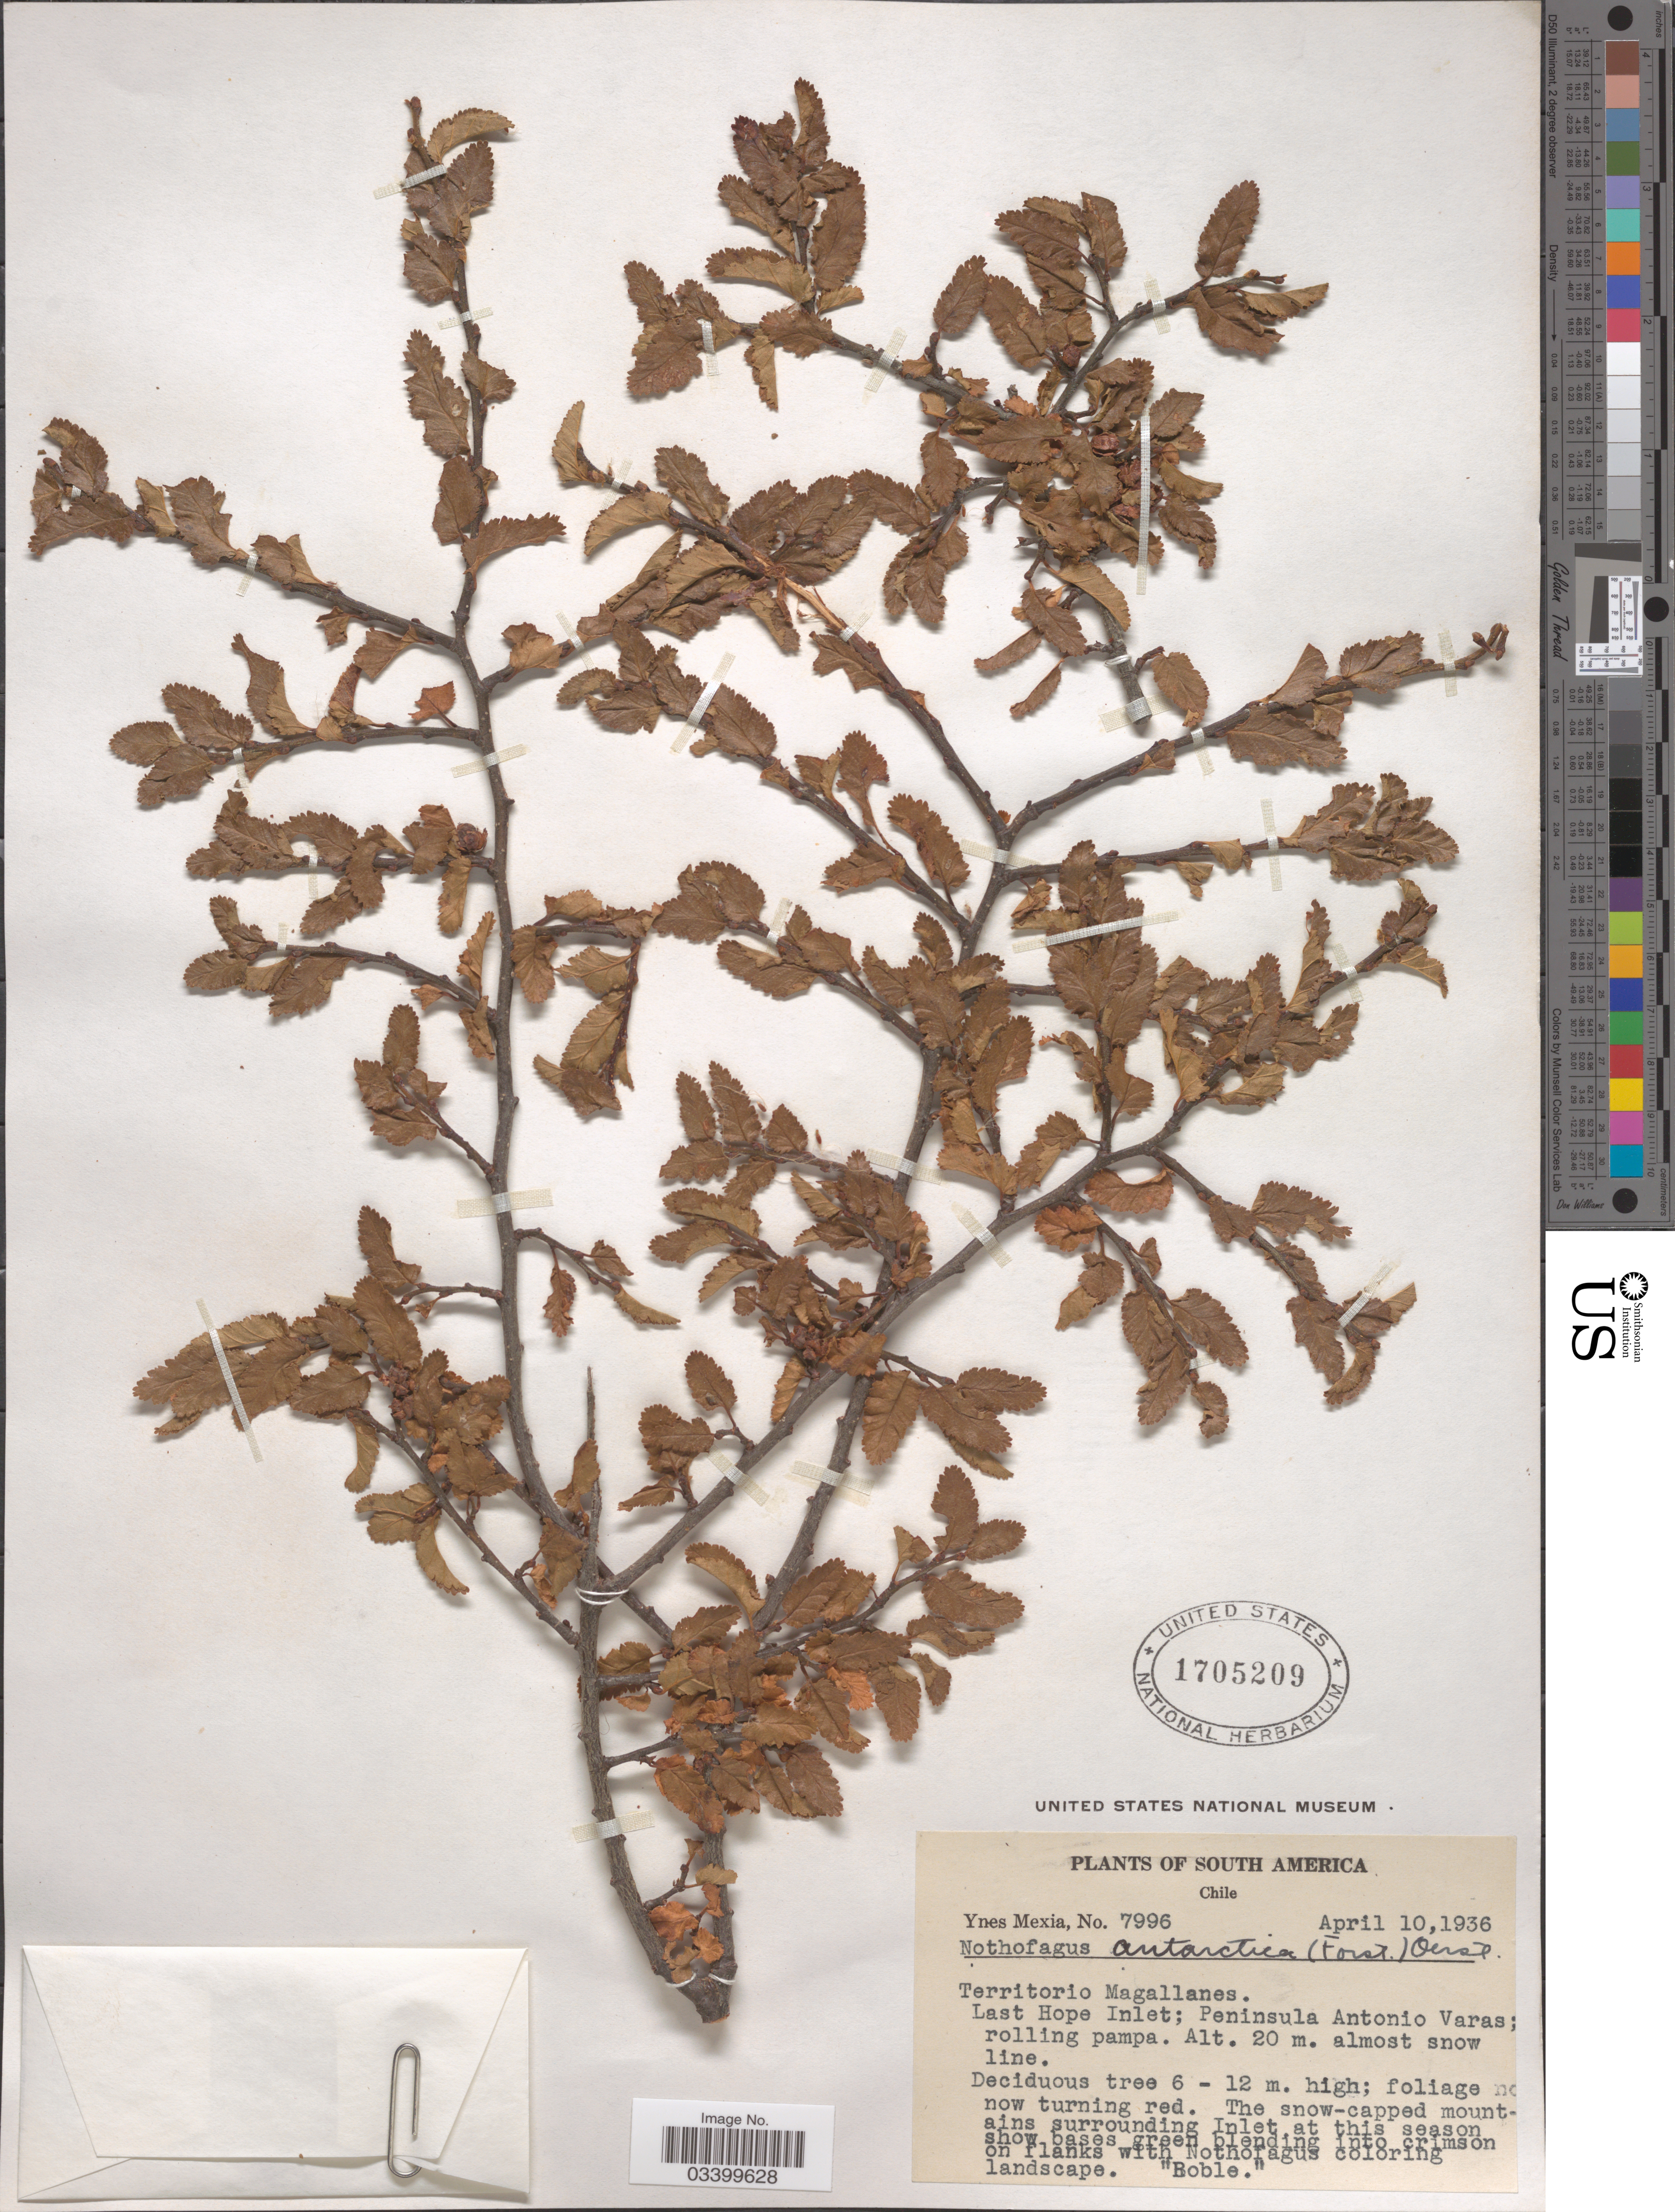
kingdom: Plantae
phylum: Tracheophyta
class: Magnoliopsida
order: Fagales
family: Nothofagaceae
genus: Nothofagus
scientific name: Nothofagus antarctica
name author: (G. Forst.) Oerst.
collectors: Y. Mexia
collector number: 7996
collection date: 1936-04-10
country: Chile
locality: Territorio Magallanes. Last Hope Inlet; Peninsula Antonio Varas; rolling pampa.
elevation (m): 20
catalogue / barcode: US 1705209